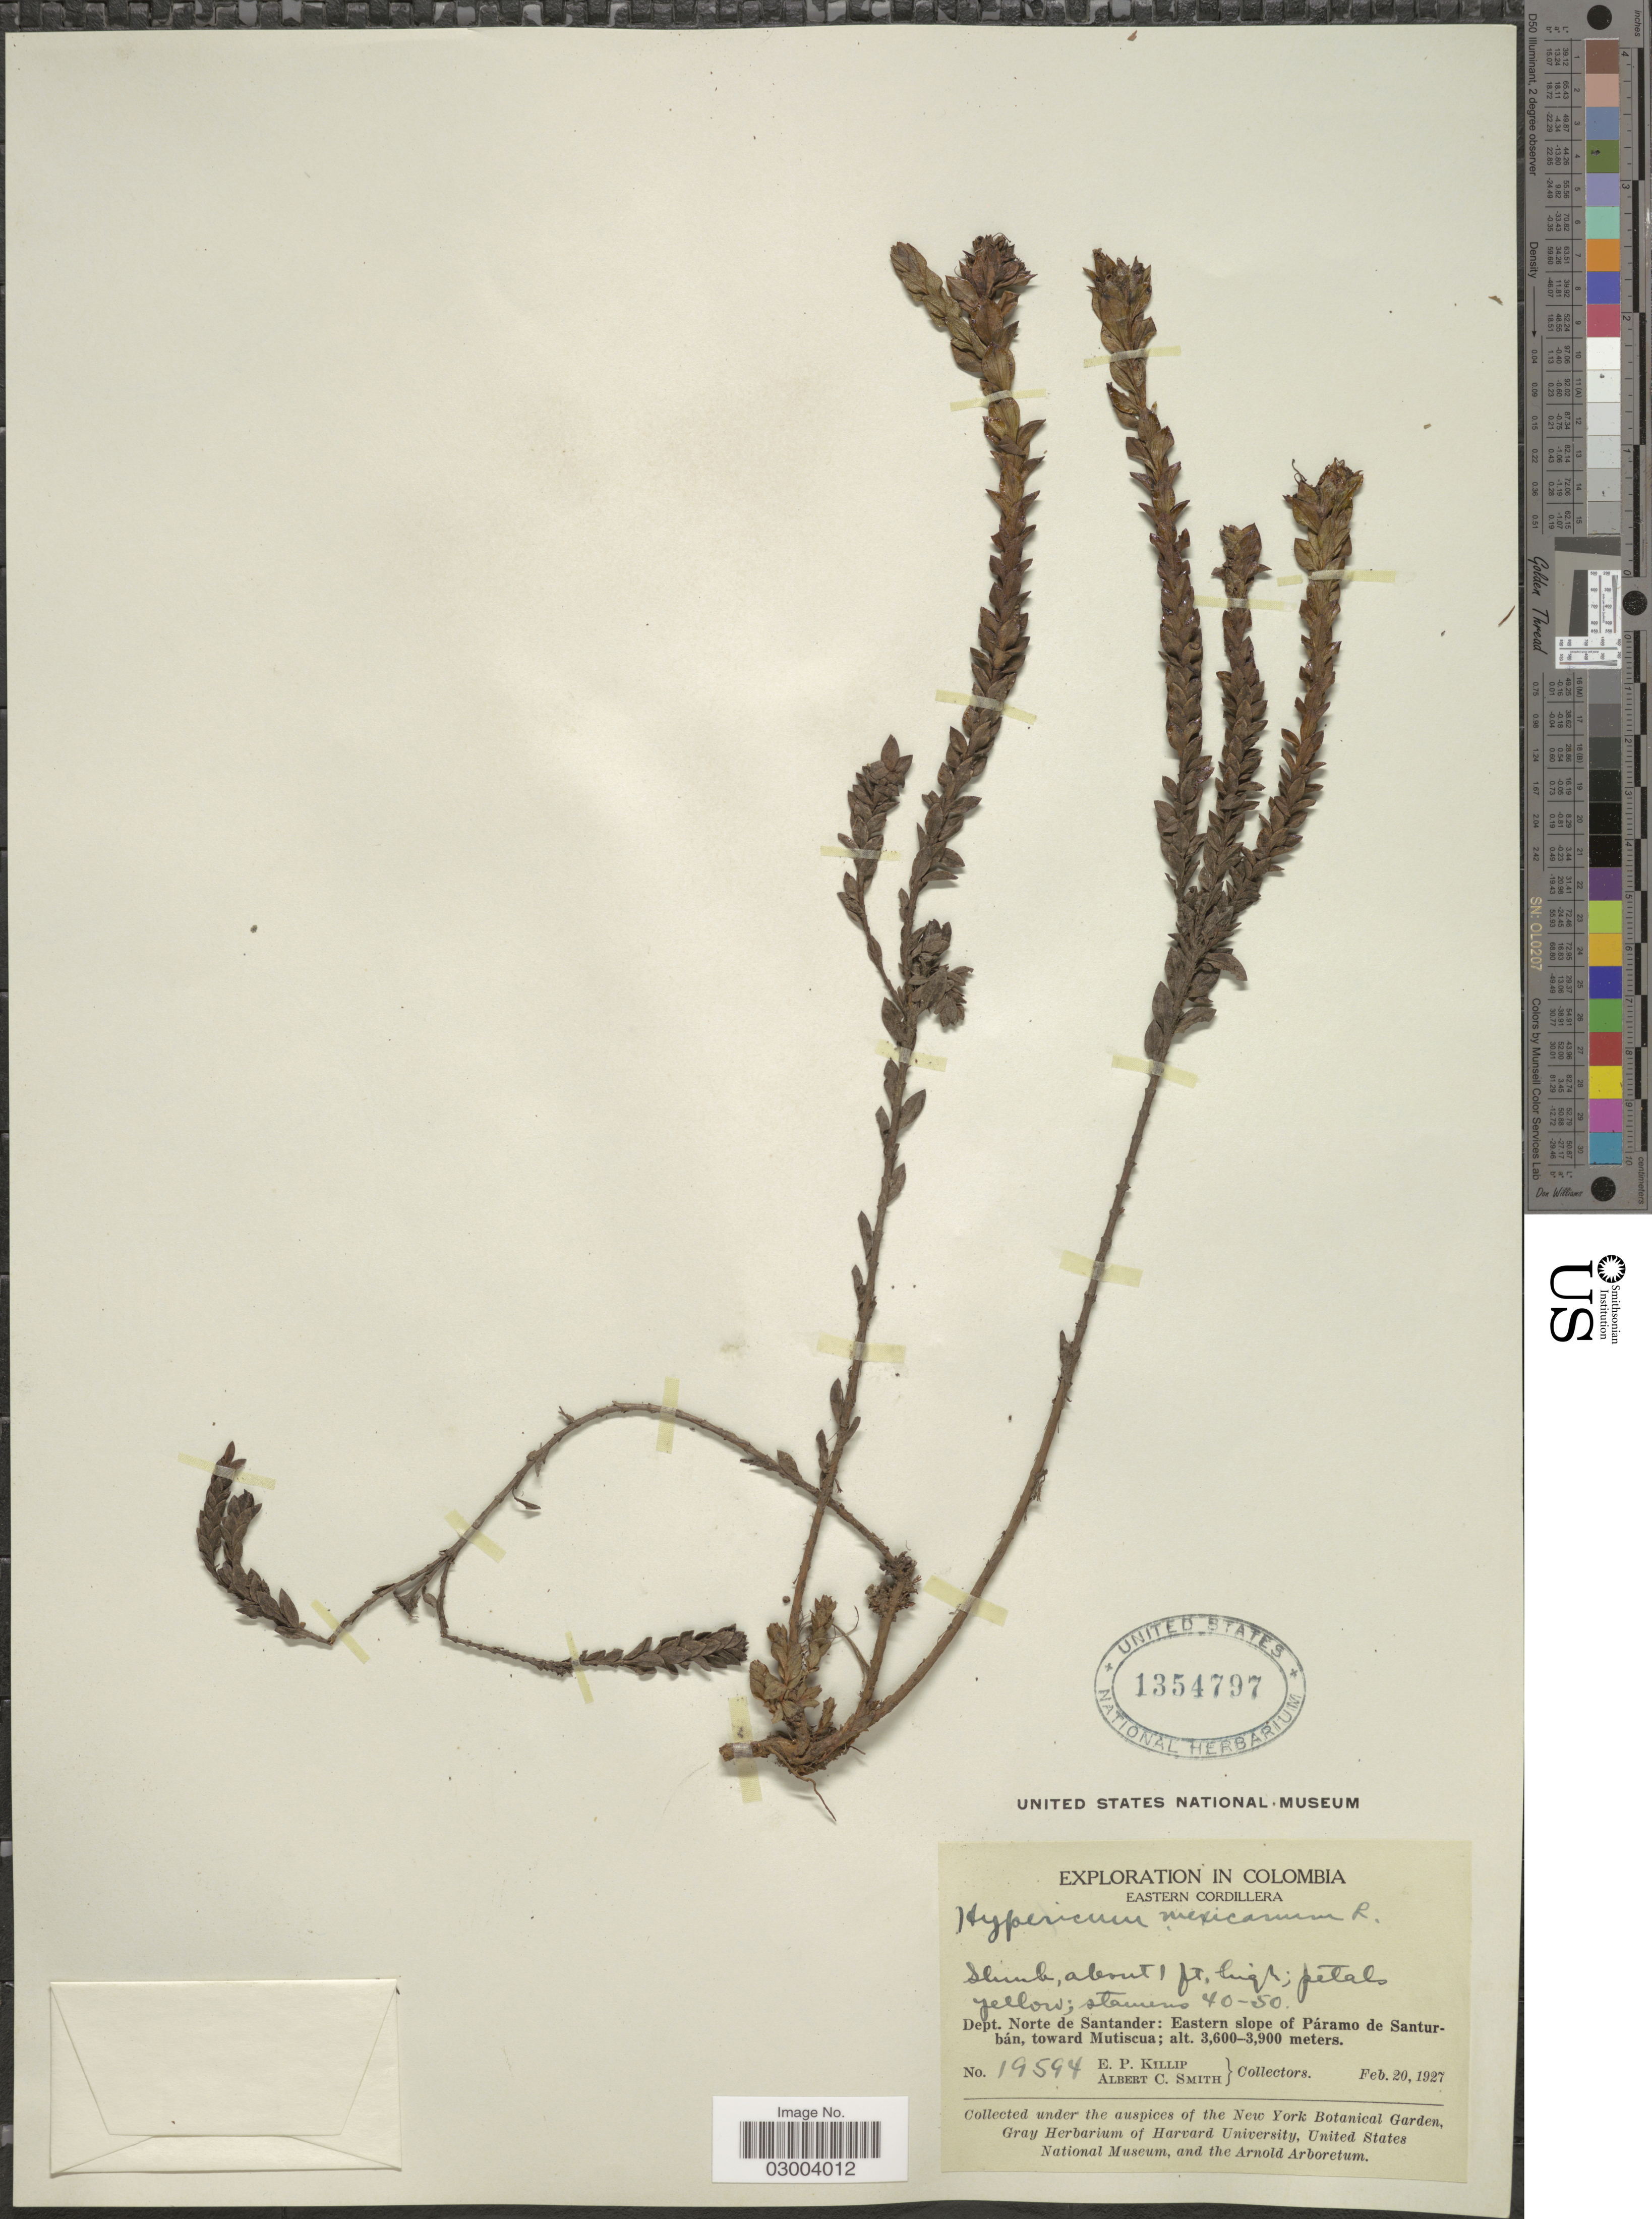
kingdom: Plantae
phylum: Tracheophyta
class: Magnoliopsida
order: Malpighiales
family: Hypericaceae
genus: Hypericum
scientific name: Hypericum mexicanum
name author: L.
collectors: E. P. Killip & A. C. Smith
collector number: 19594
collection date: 1927-02-20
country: Colombia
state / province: Norte de Santander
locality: Eastern Cordillera, Dept. Norte de Santander: Eastern slope of Páramo de Santurbán, toward Mutiscua.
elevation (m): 3600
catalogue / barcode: US 1354797